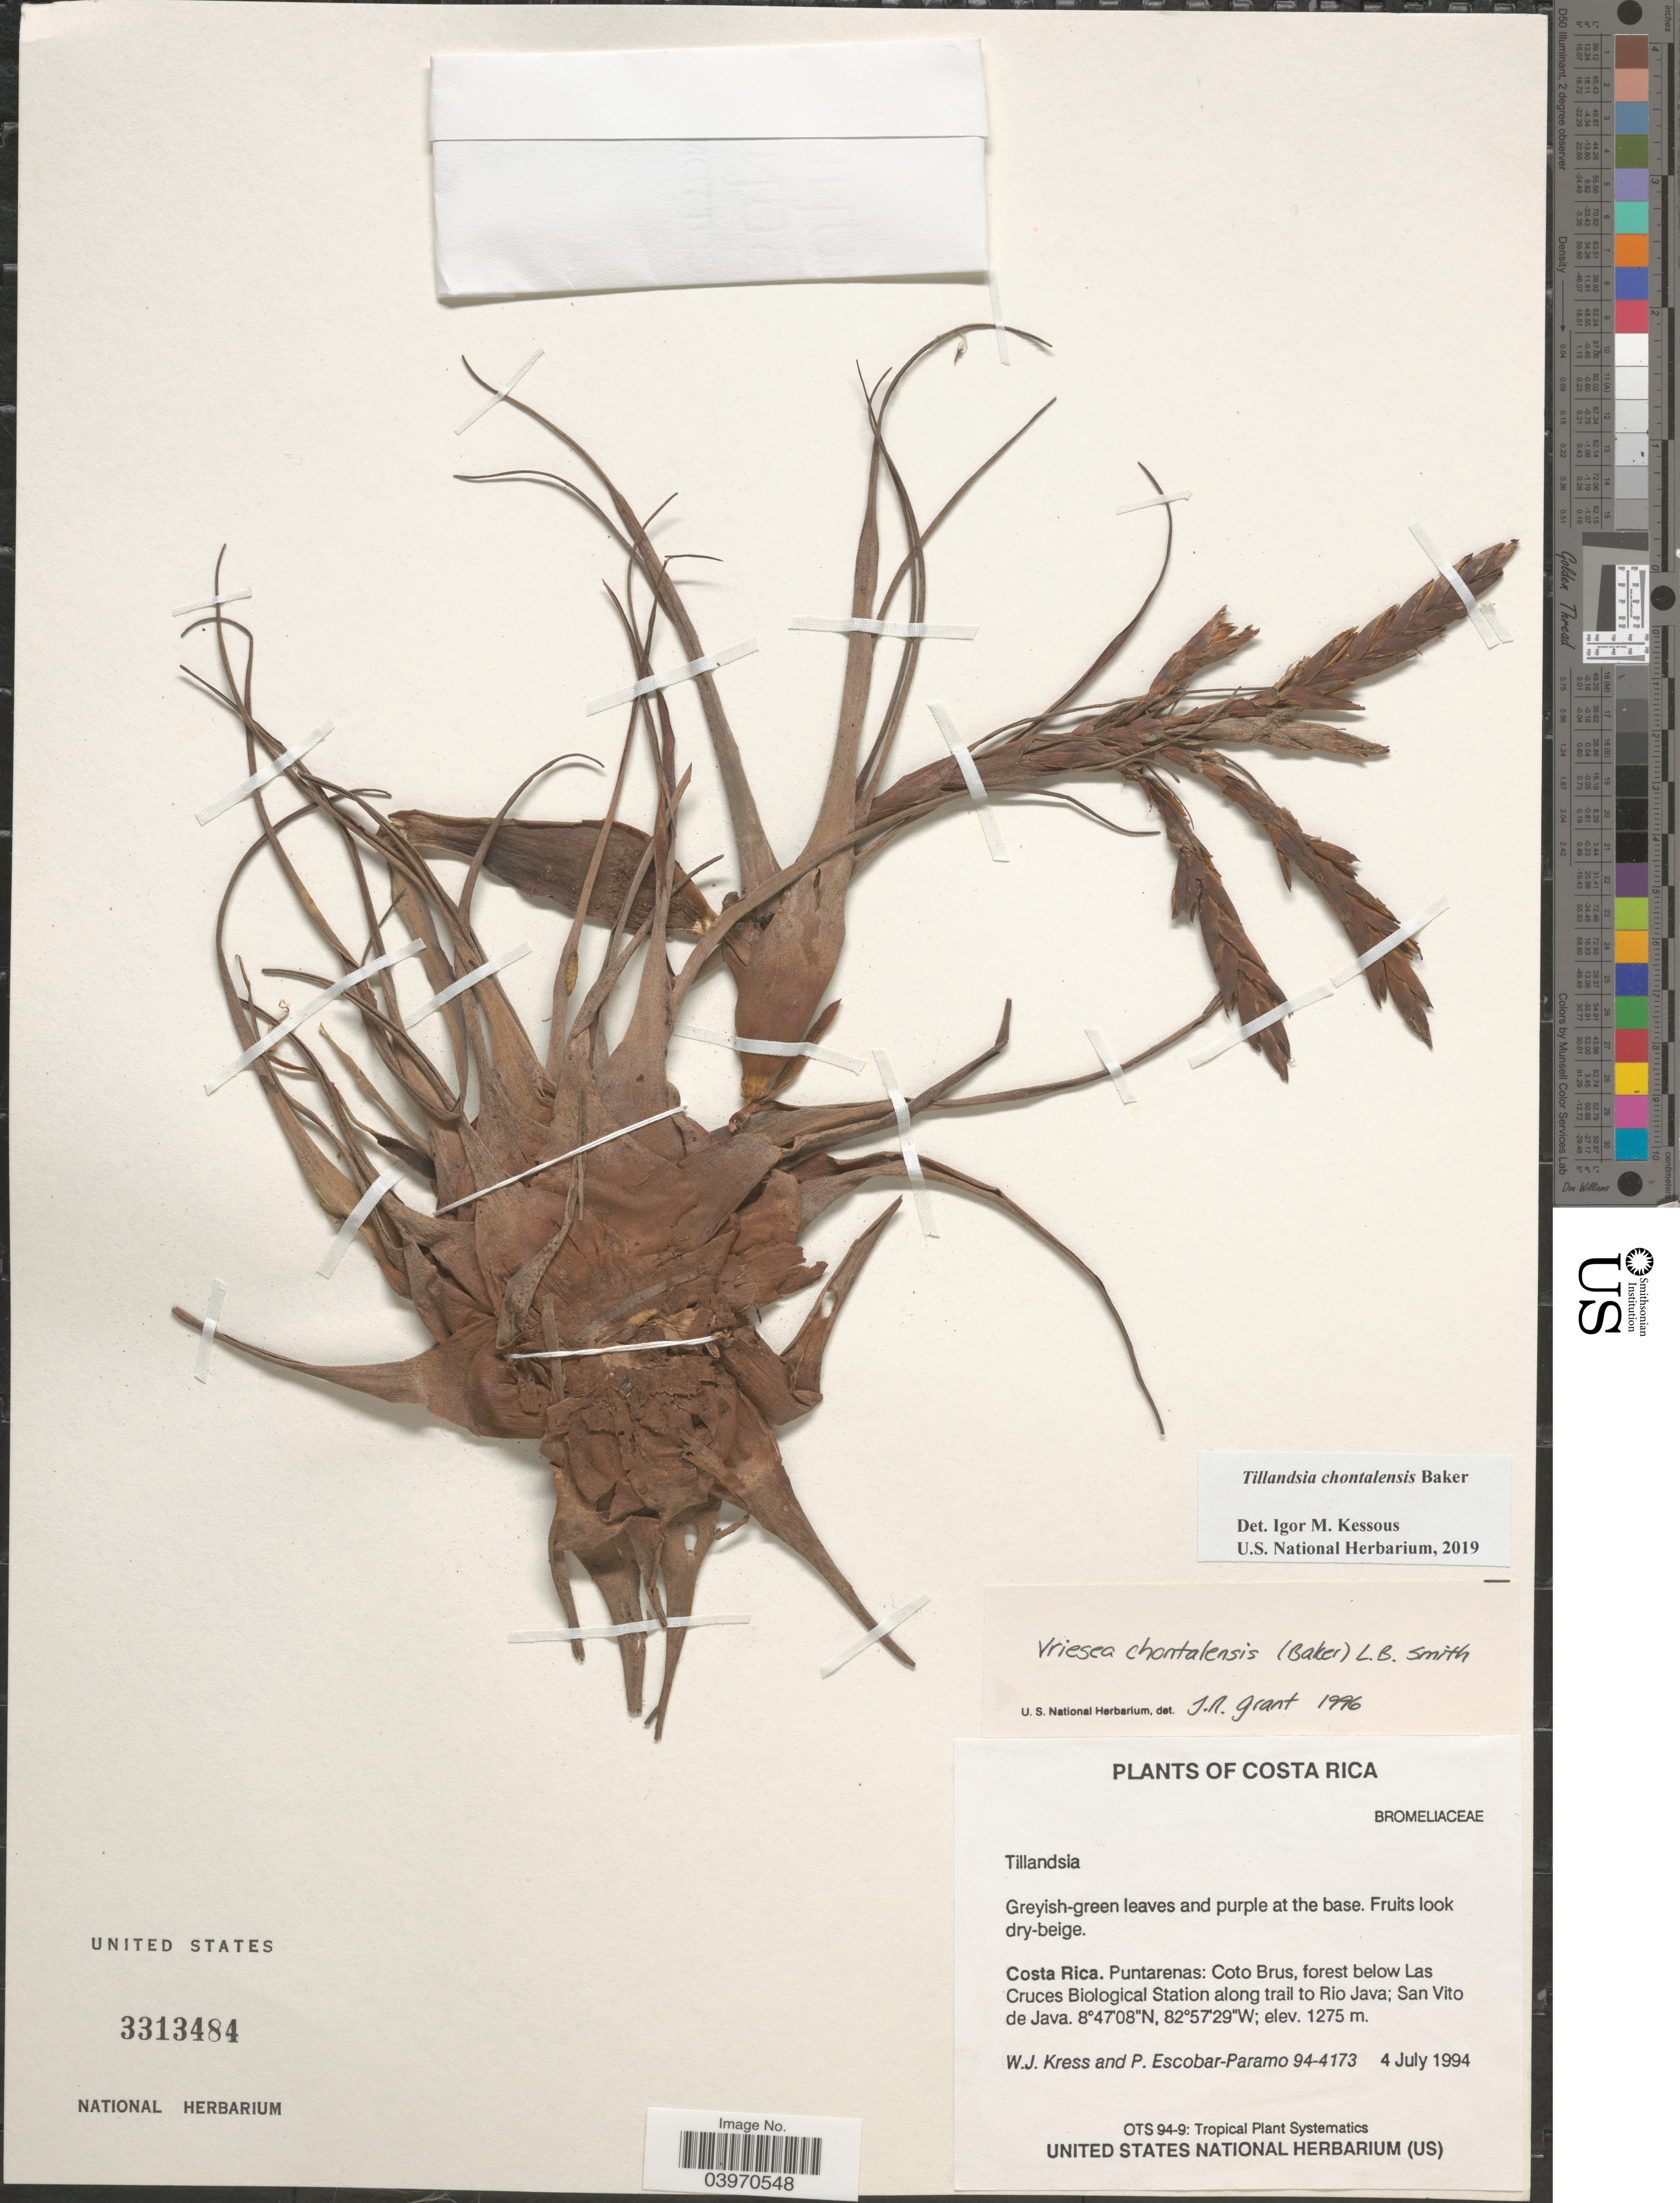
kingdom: Plantae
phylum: Tracheophyta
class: Liliopsida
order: Poales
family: Bromeliaceae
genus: Tillandsia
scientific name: Tillandsia chontalensis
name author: Baker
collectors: W. J. Kress & P. Escobar-Páramo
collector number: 94-4173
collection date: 1994-07-04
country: Costa Rica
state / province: Puntarenas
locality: Coto Brus, forest below Las Cruces Biological Station along trail to Rio Java; San Vito de Java.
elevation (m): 1275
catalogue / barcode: US 3313484